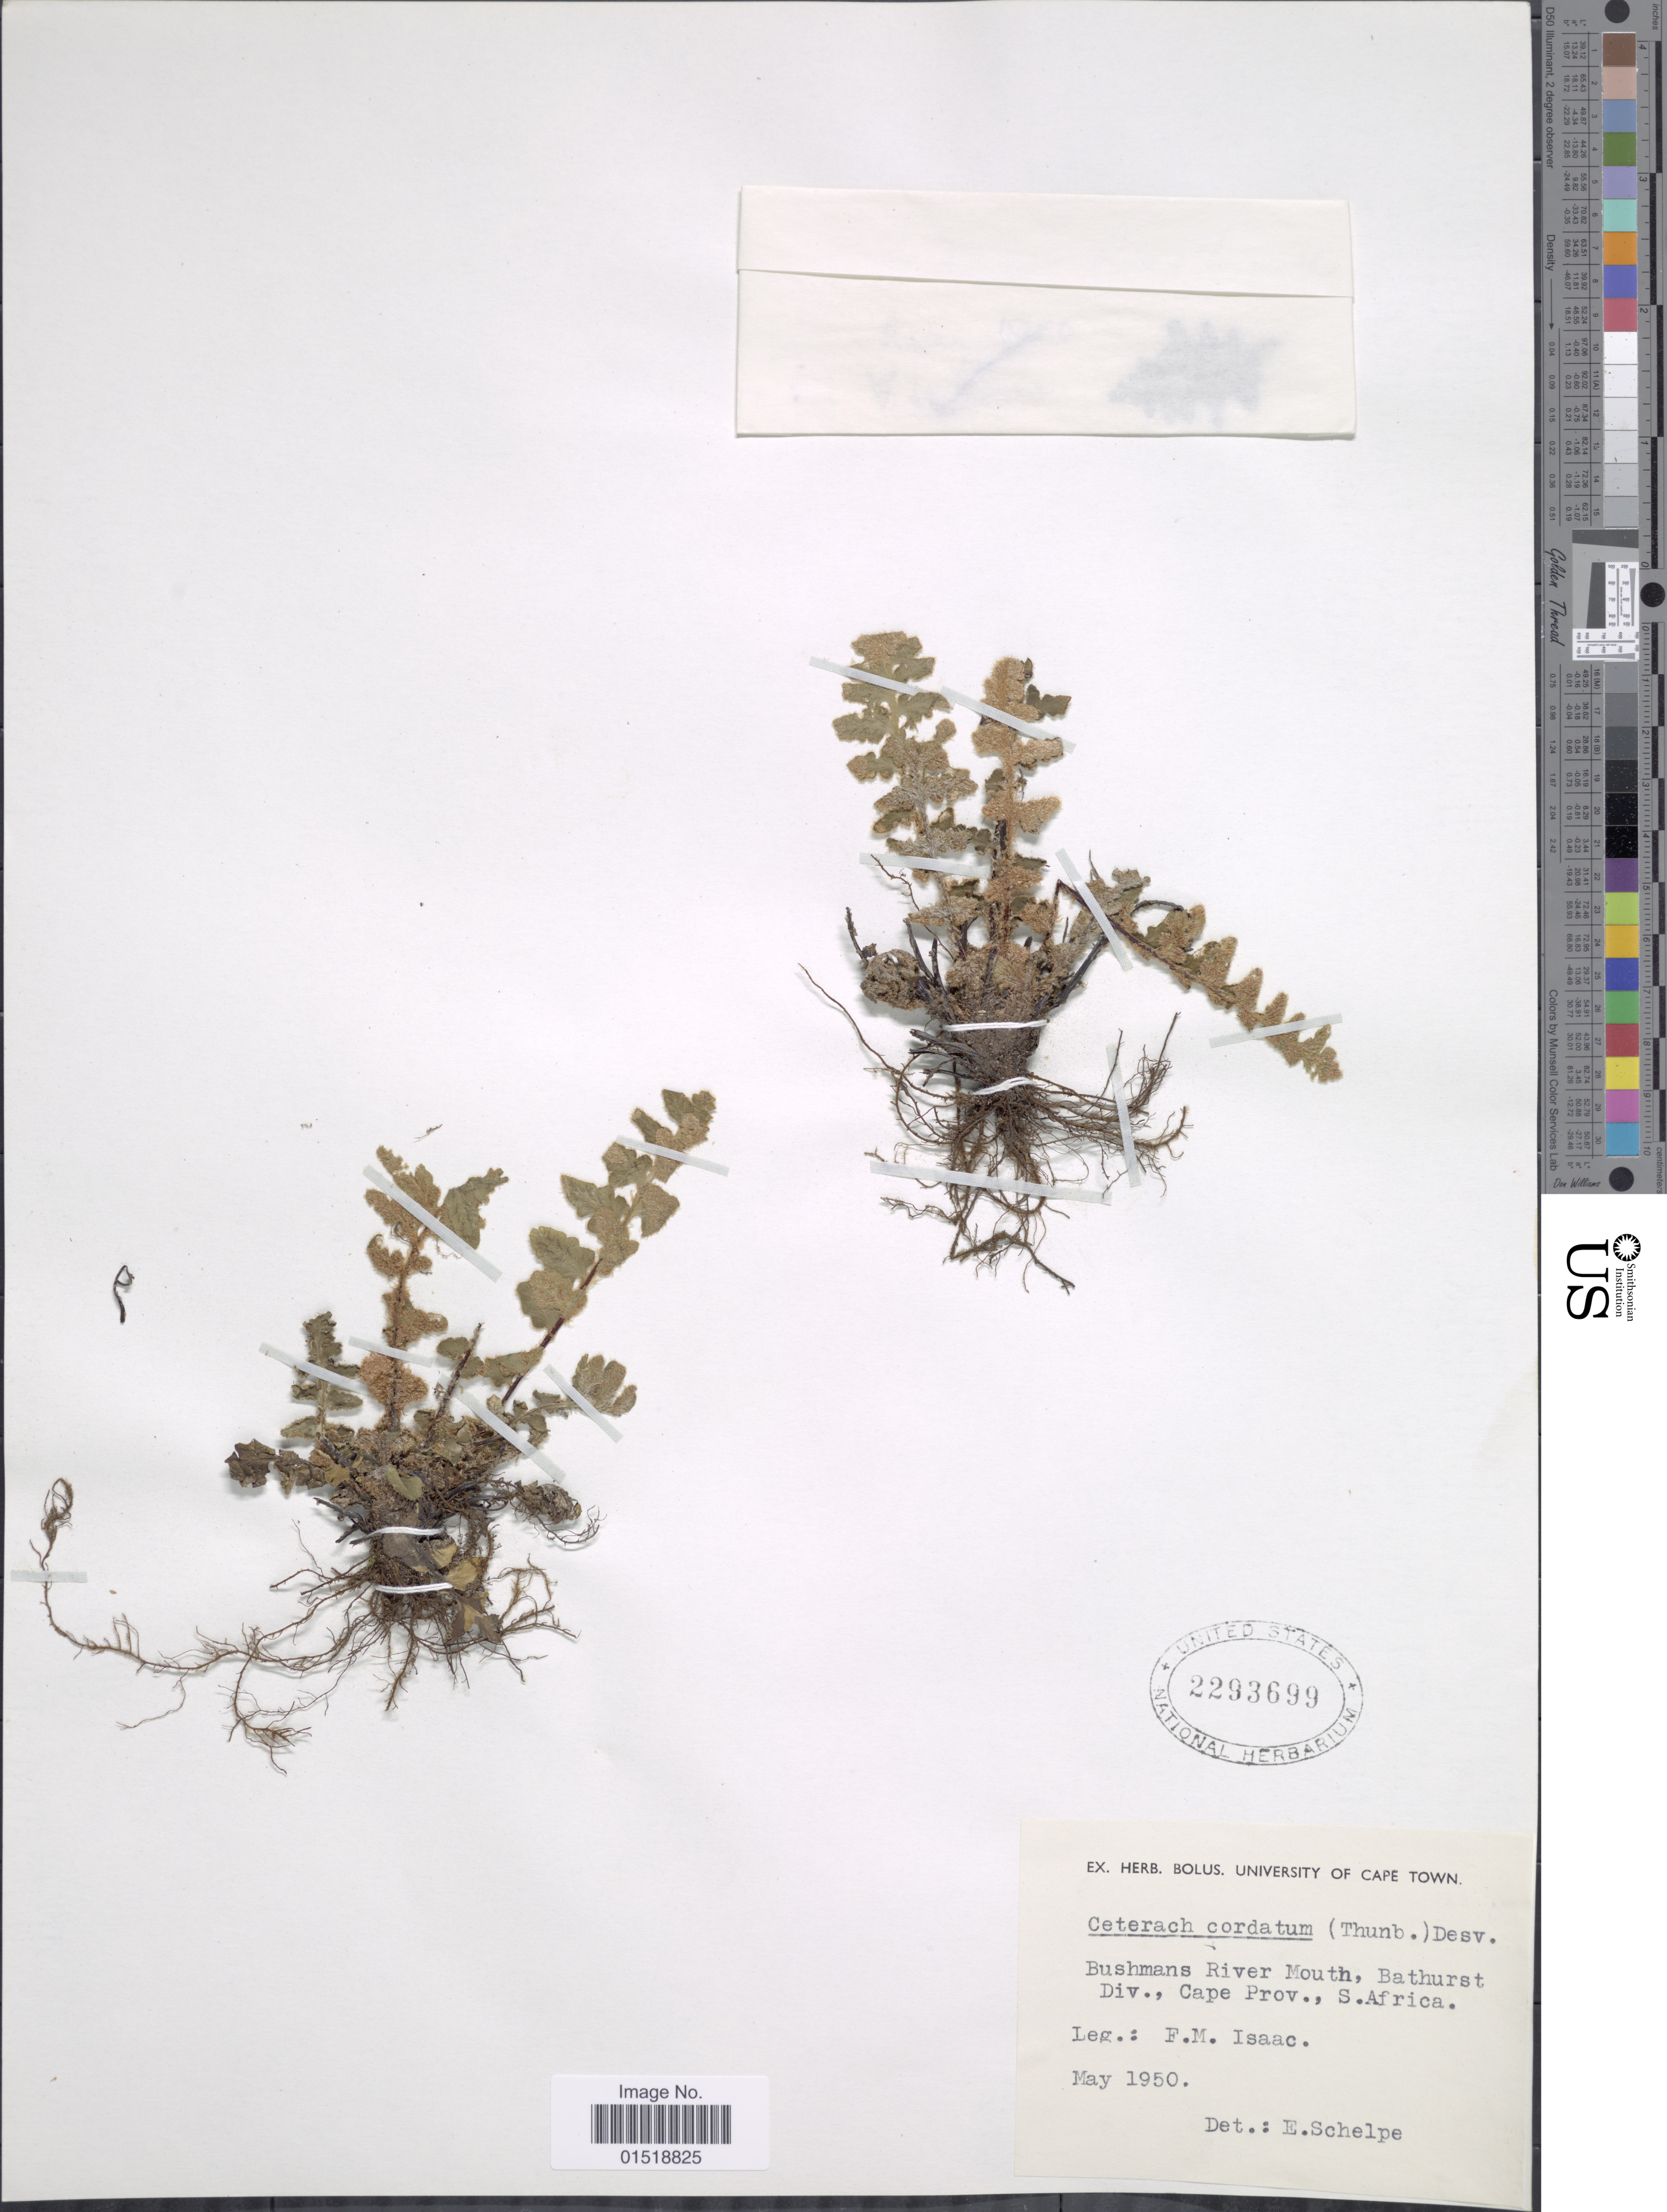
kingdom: Plantae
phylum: Tracheophyta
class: Polypodiopsida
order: Polypodiales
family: Aspleniaceae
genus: Asplenium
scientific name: Asplenium cordatum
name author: (Thunb.) Sw.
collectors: F. Isaac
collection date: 1950-05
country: South Africa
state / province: Eastern Cape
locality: Bushmans River Mouth, Bathurst Div., Cape Prov.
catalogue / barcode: US 2293699